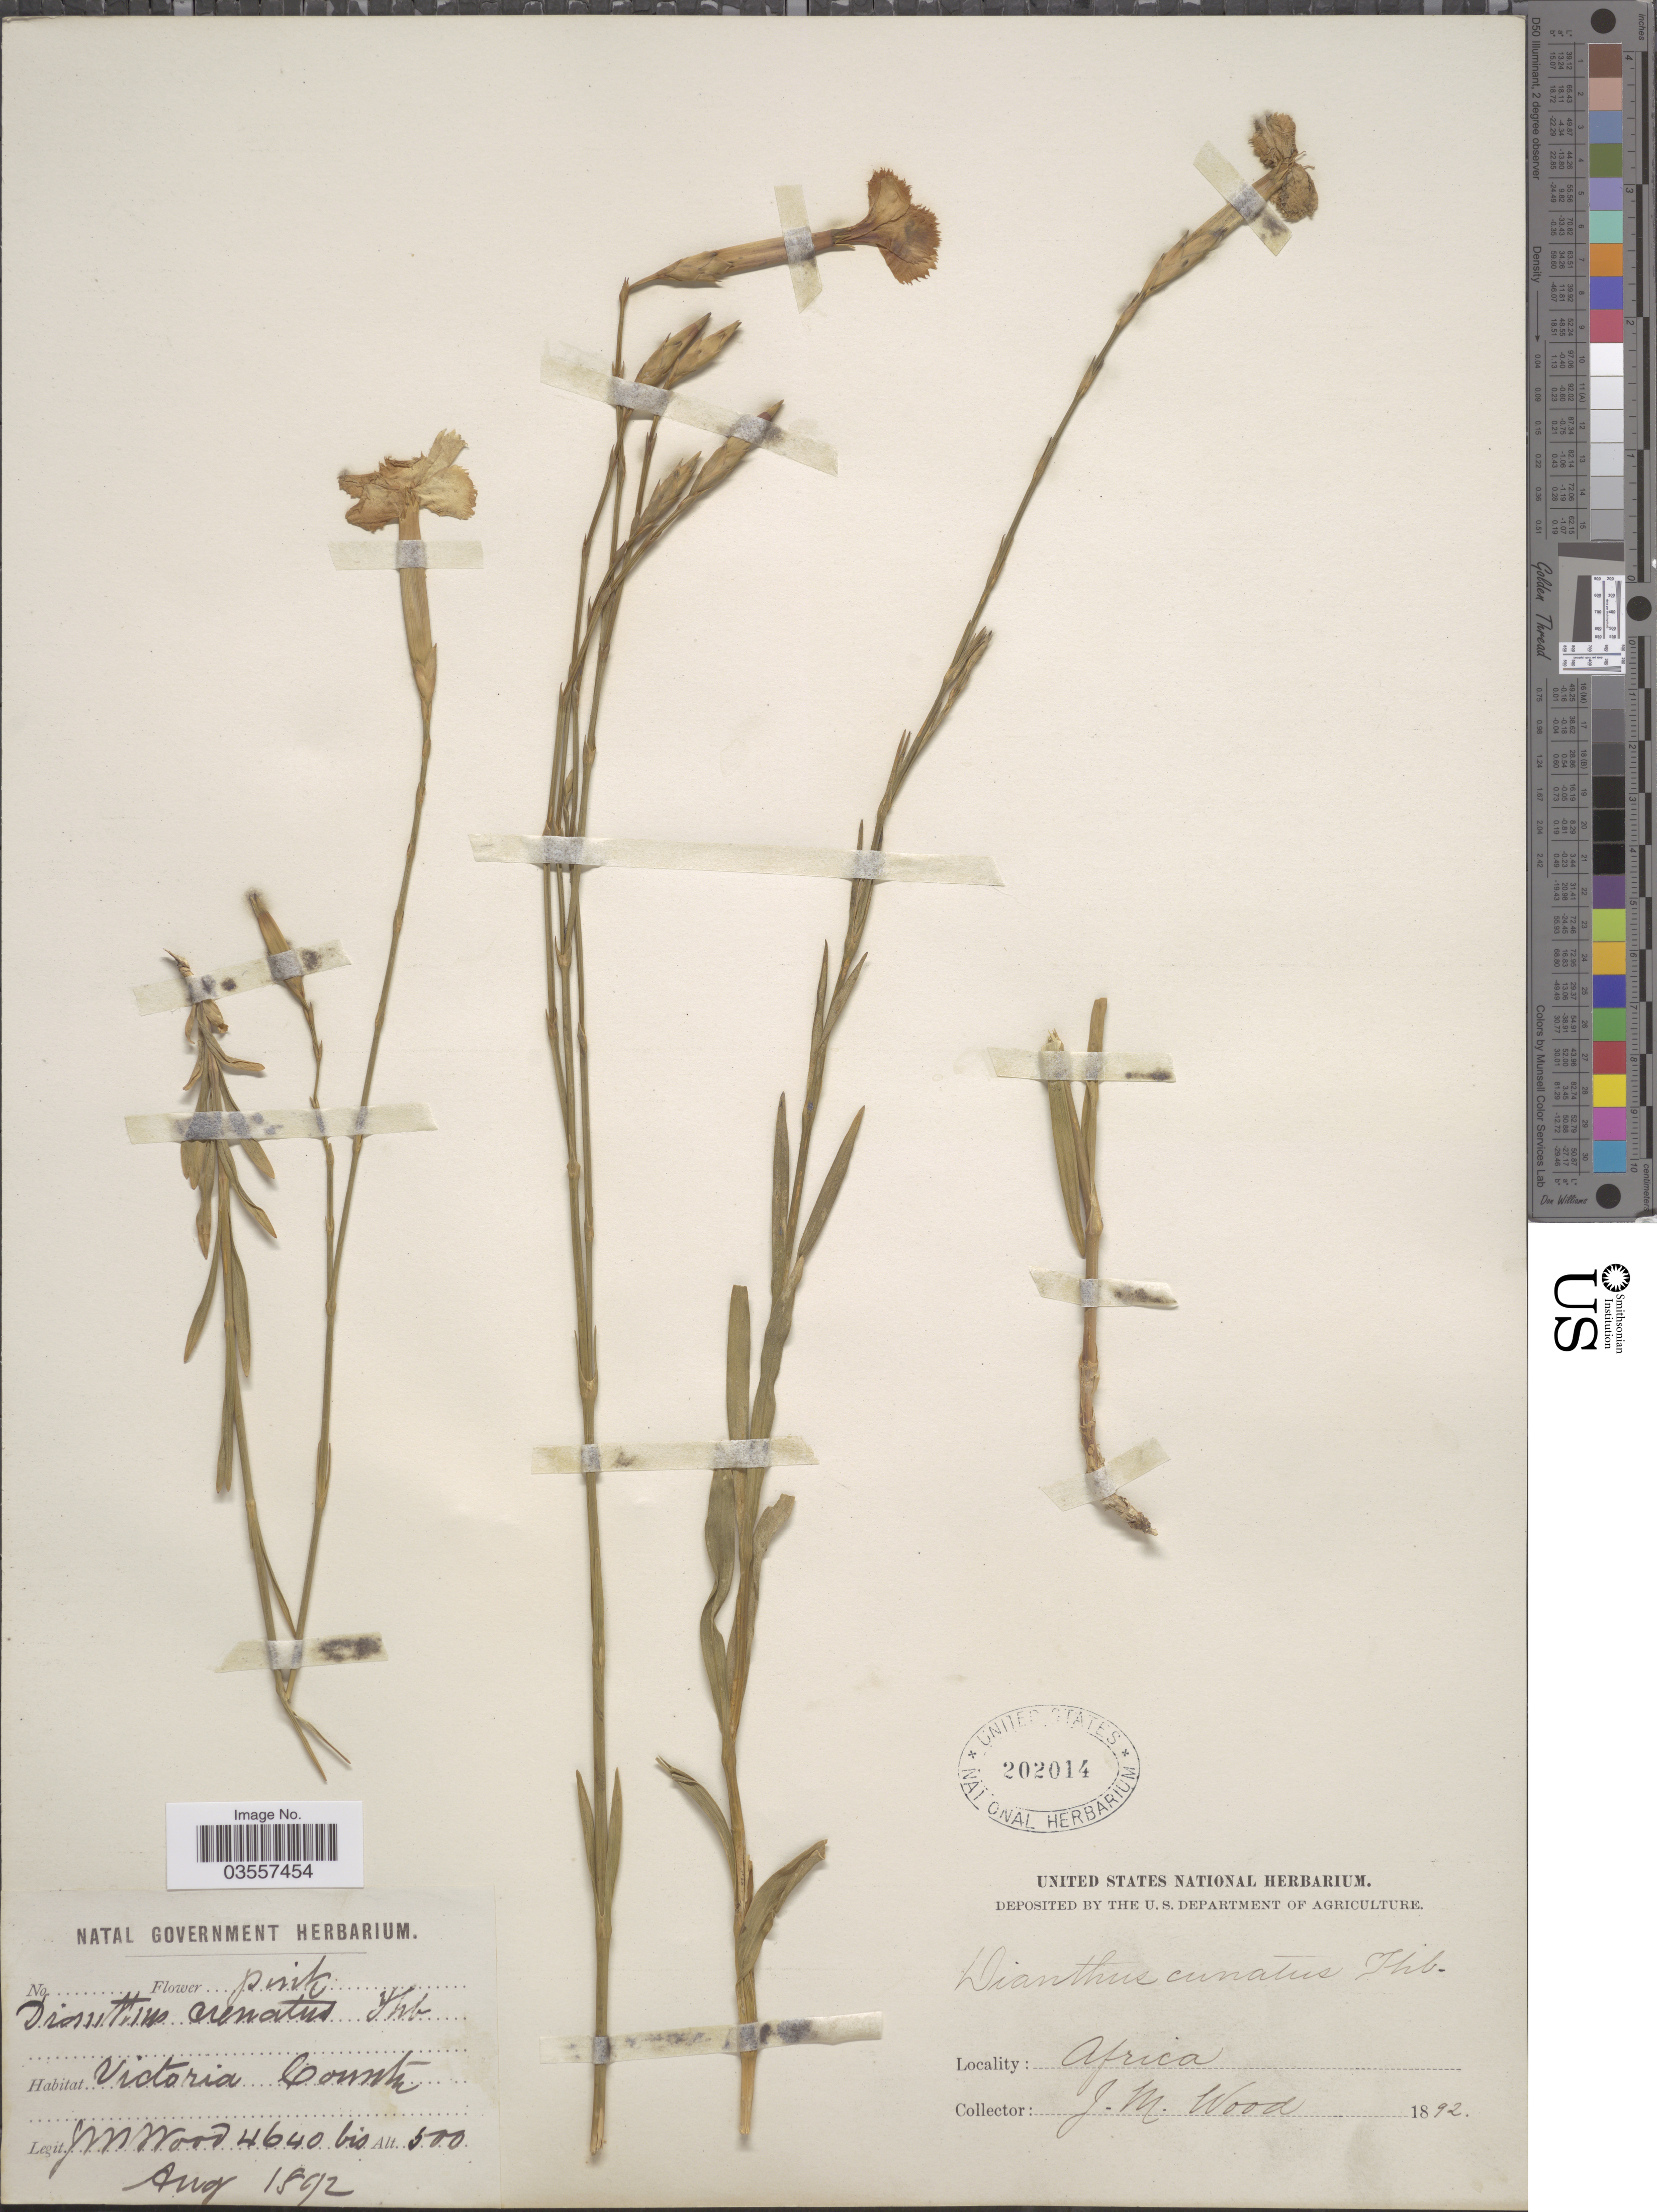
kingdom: Plantae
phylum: Tracheophyta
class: Magnoliopsida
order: Caryophyllales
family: Caryophyllaceae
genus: Dianthus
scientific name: Dianthus crenatus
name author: Thunb.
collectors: J. M. Wood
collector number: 4640 bis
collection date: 1892-08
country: South Africa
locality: Victoria County. Africa.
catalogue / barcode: US 202014